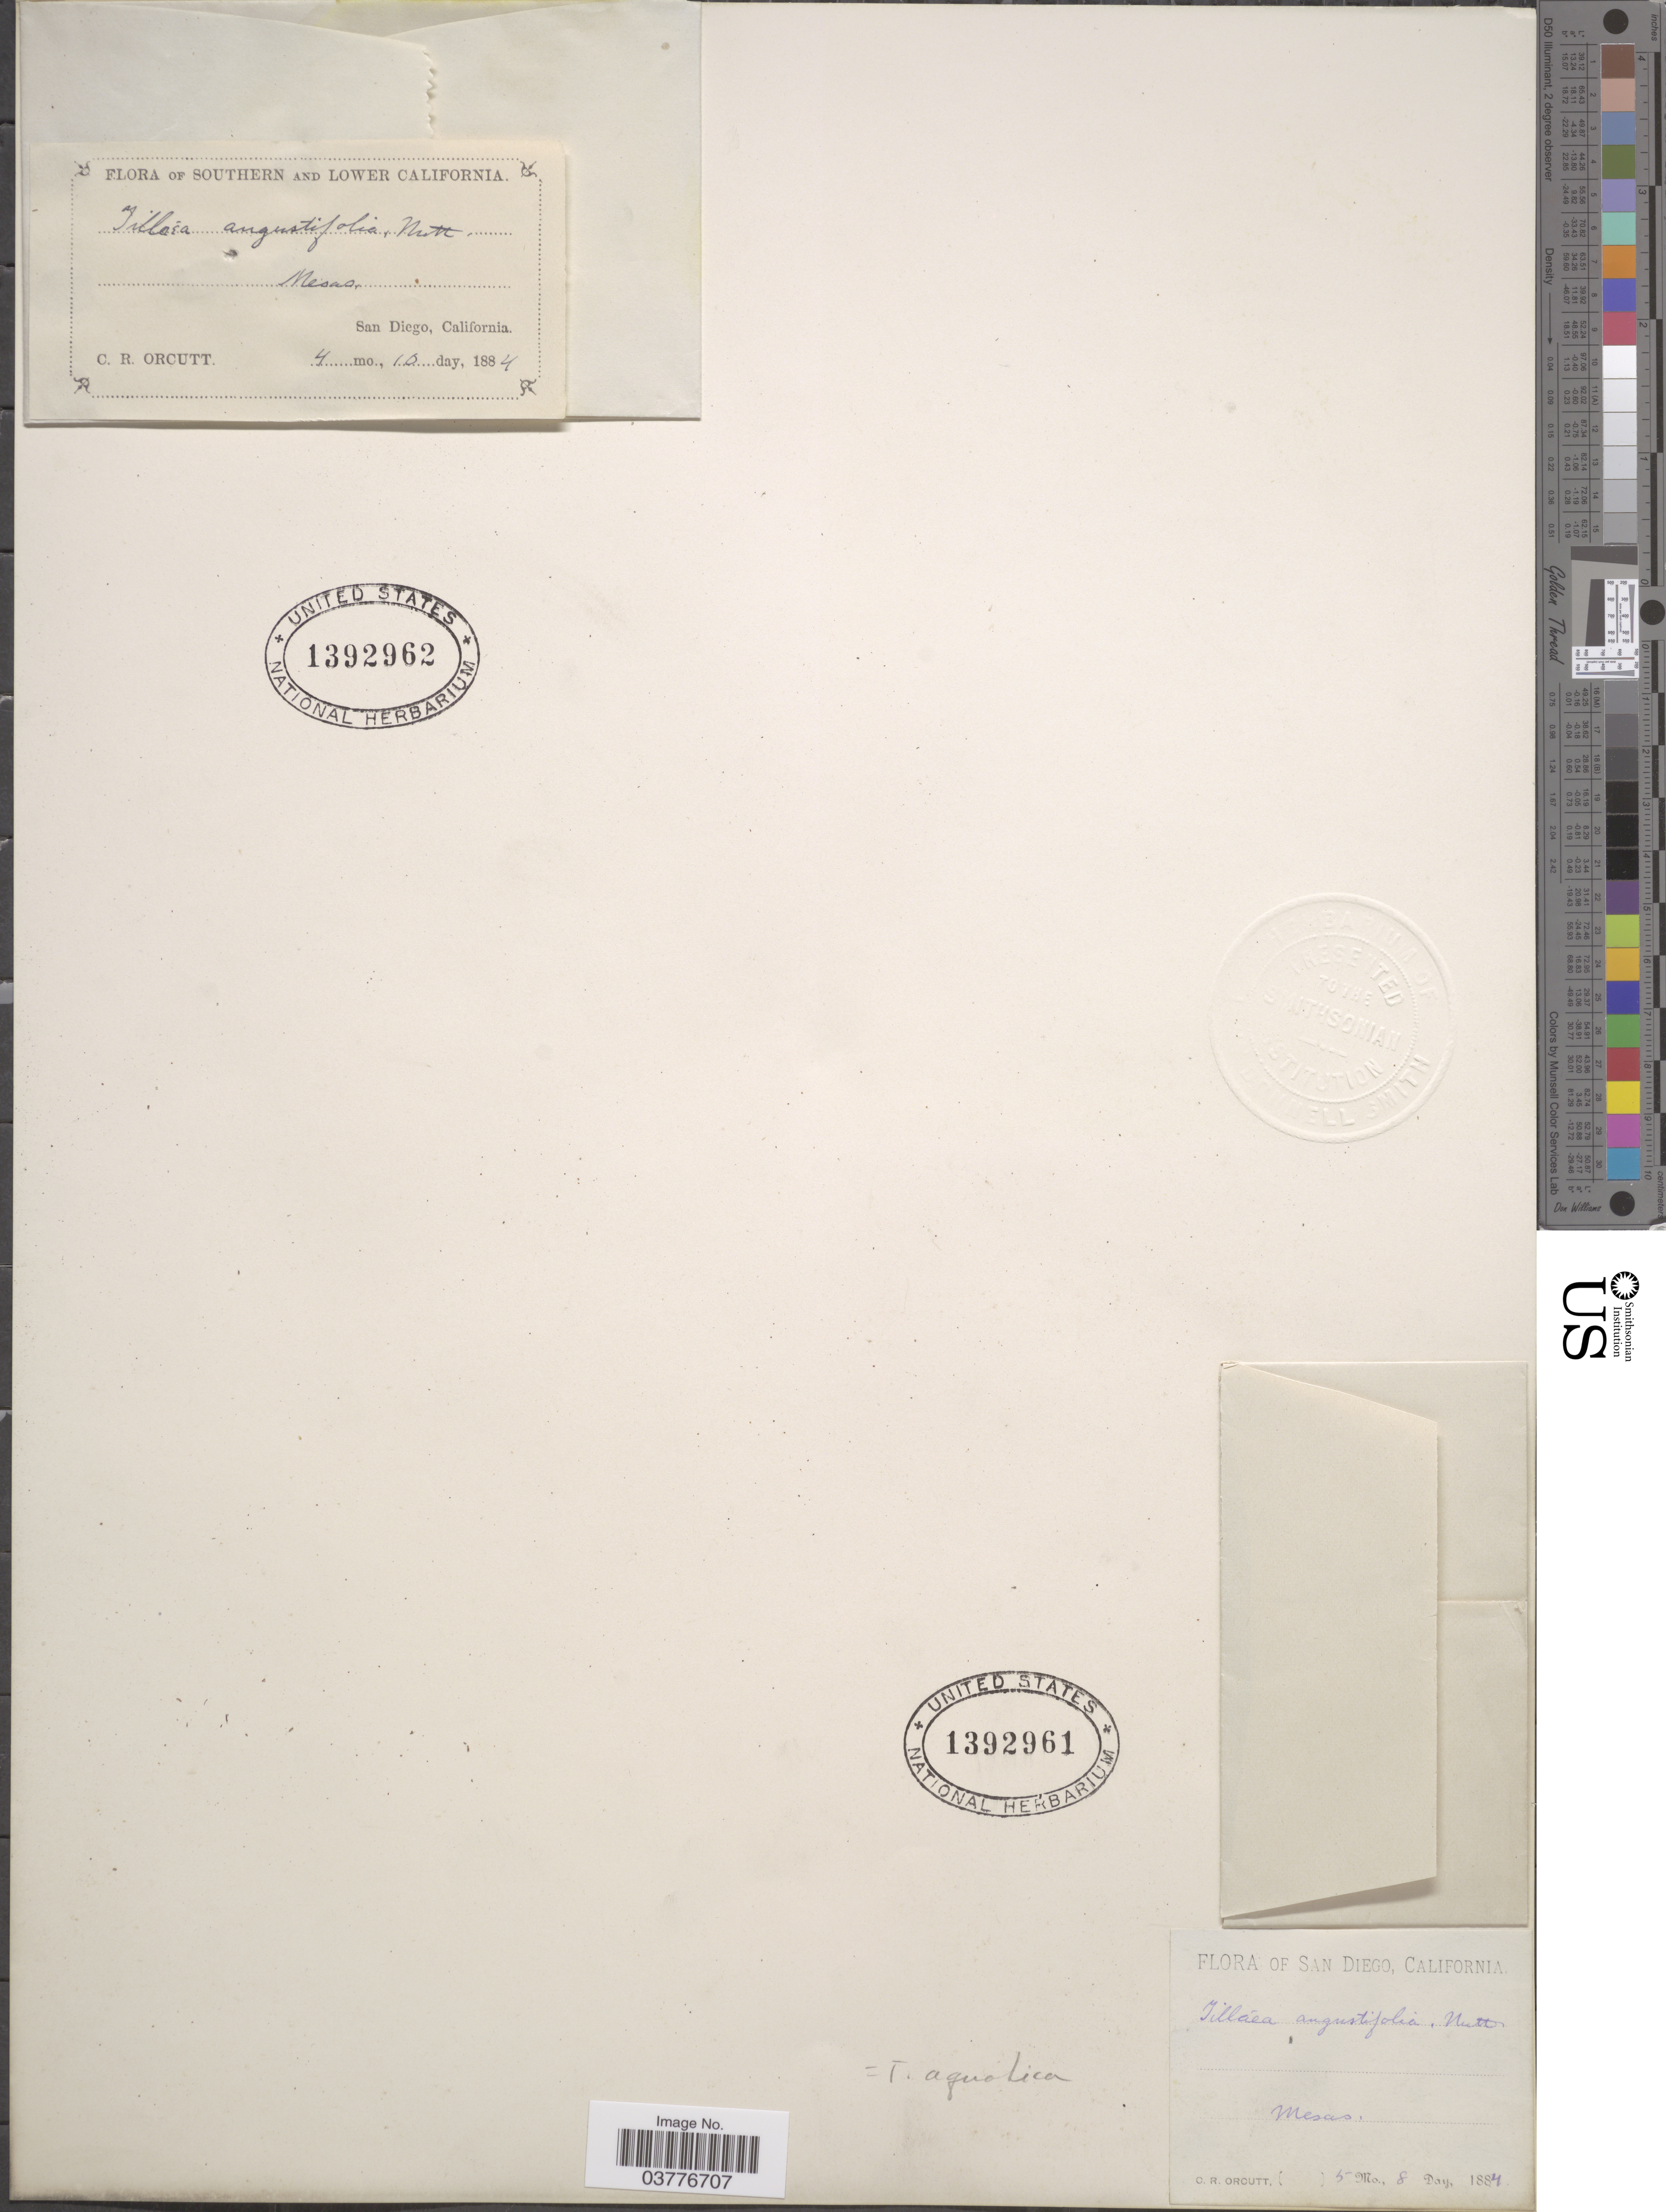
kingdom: Plantae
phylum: Tracheophyta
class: Magnoliopsida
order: Saxifragales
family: Crassulaceae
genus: Crassula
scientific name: Crassula aquatica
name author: (L.) Schönland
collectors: C. R. Orcutt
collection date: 1884-04-10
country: United States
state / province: California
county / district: San Diego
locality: Southern and Lower California. San Diego.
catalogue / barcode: US 1392962-2